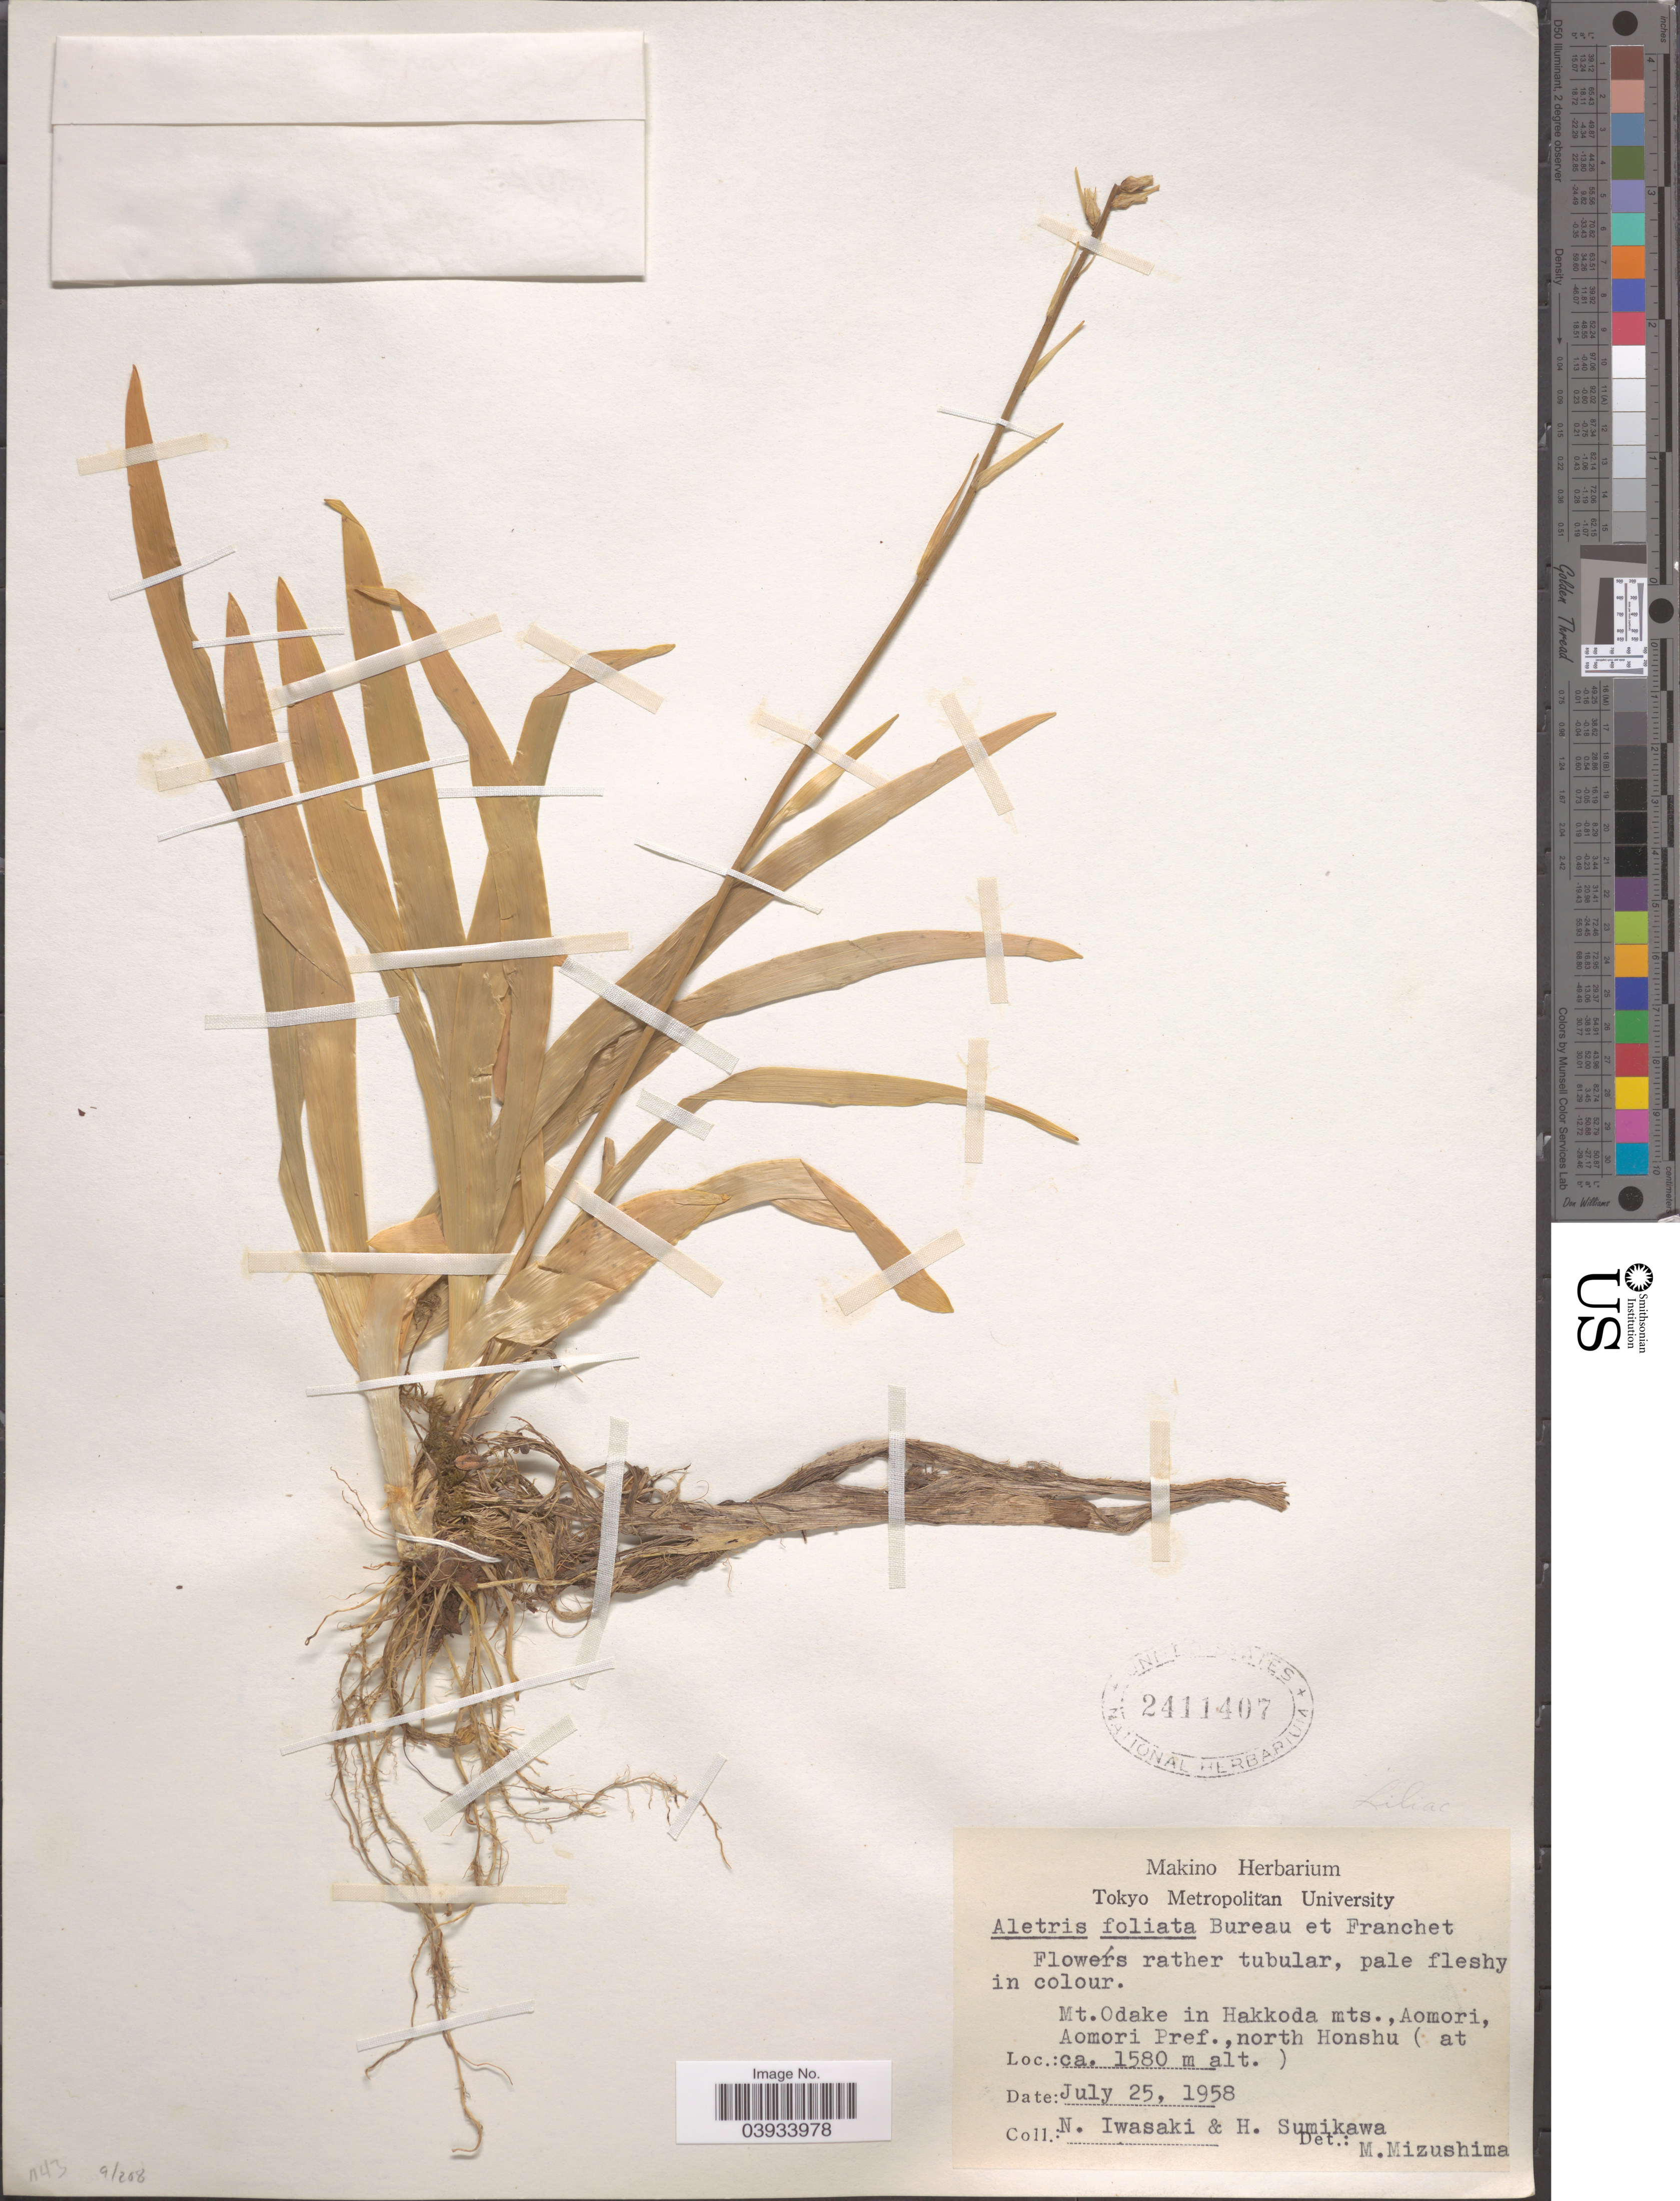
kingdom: Plantae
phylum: Tracheophyta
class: Liliopsida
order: Dioscoreales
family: Nartheciaceae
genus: Aletris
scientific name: Aletris foliata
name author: (Maxim.) Makino & Nemoto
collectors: N. Iwasaki & H. Sumikawa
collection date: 1958-07-25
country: Japan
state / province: Aomori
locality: Mt. Odake in Hakkoda mts., Aomori, Aomori Pref., north Honshu.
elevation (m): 1580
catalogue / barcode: US 2411407